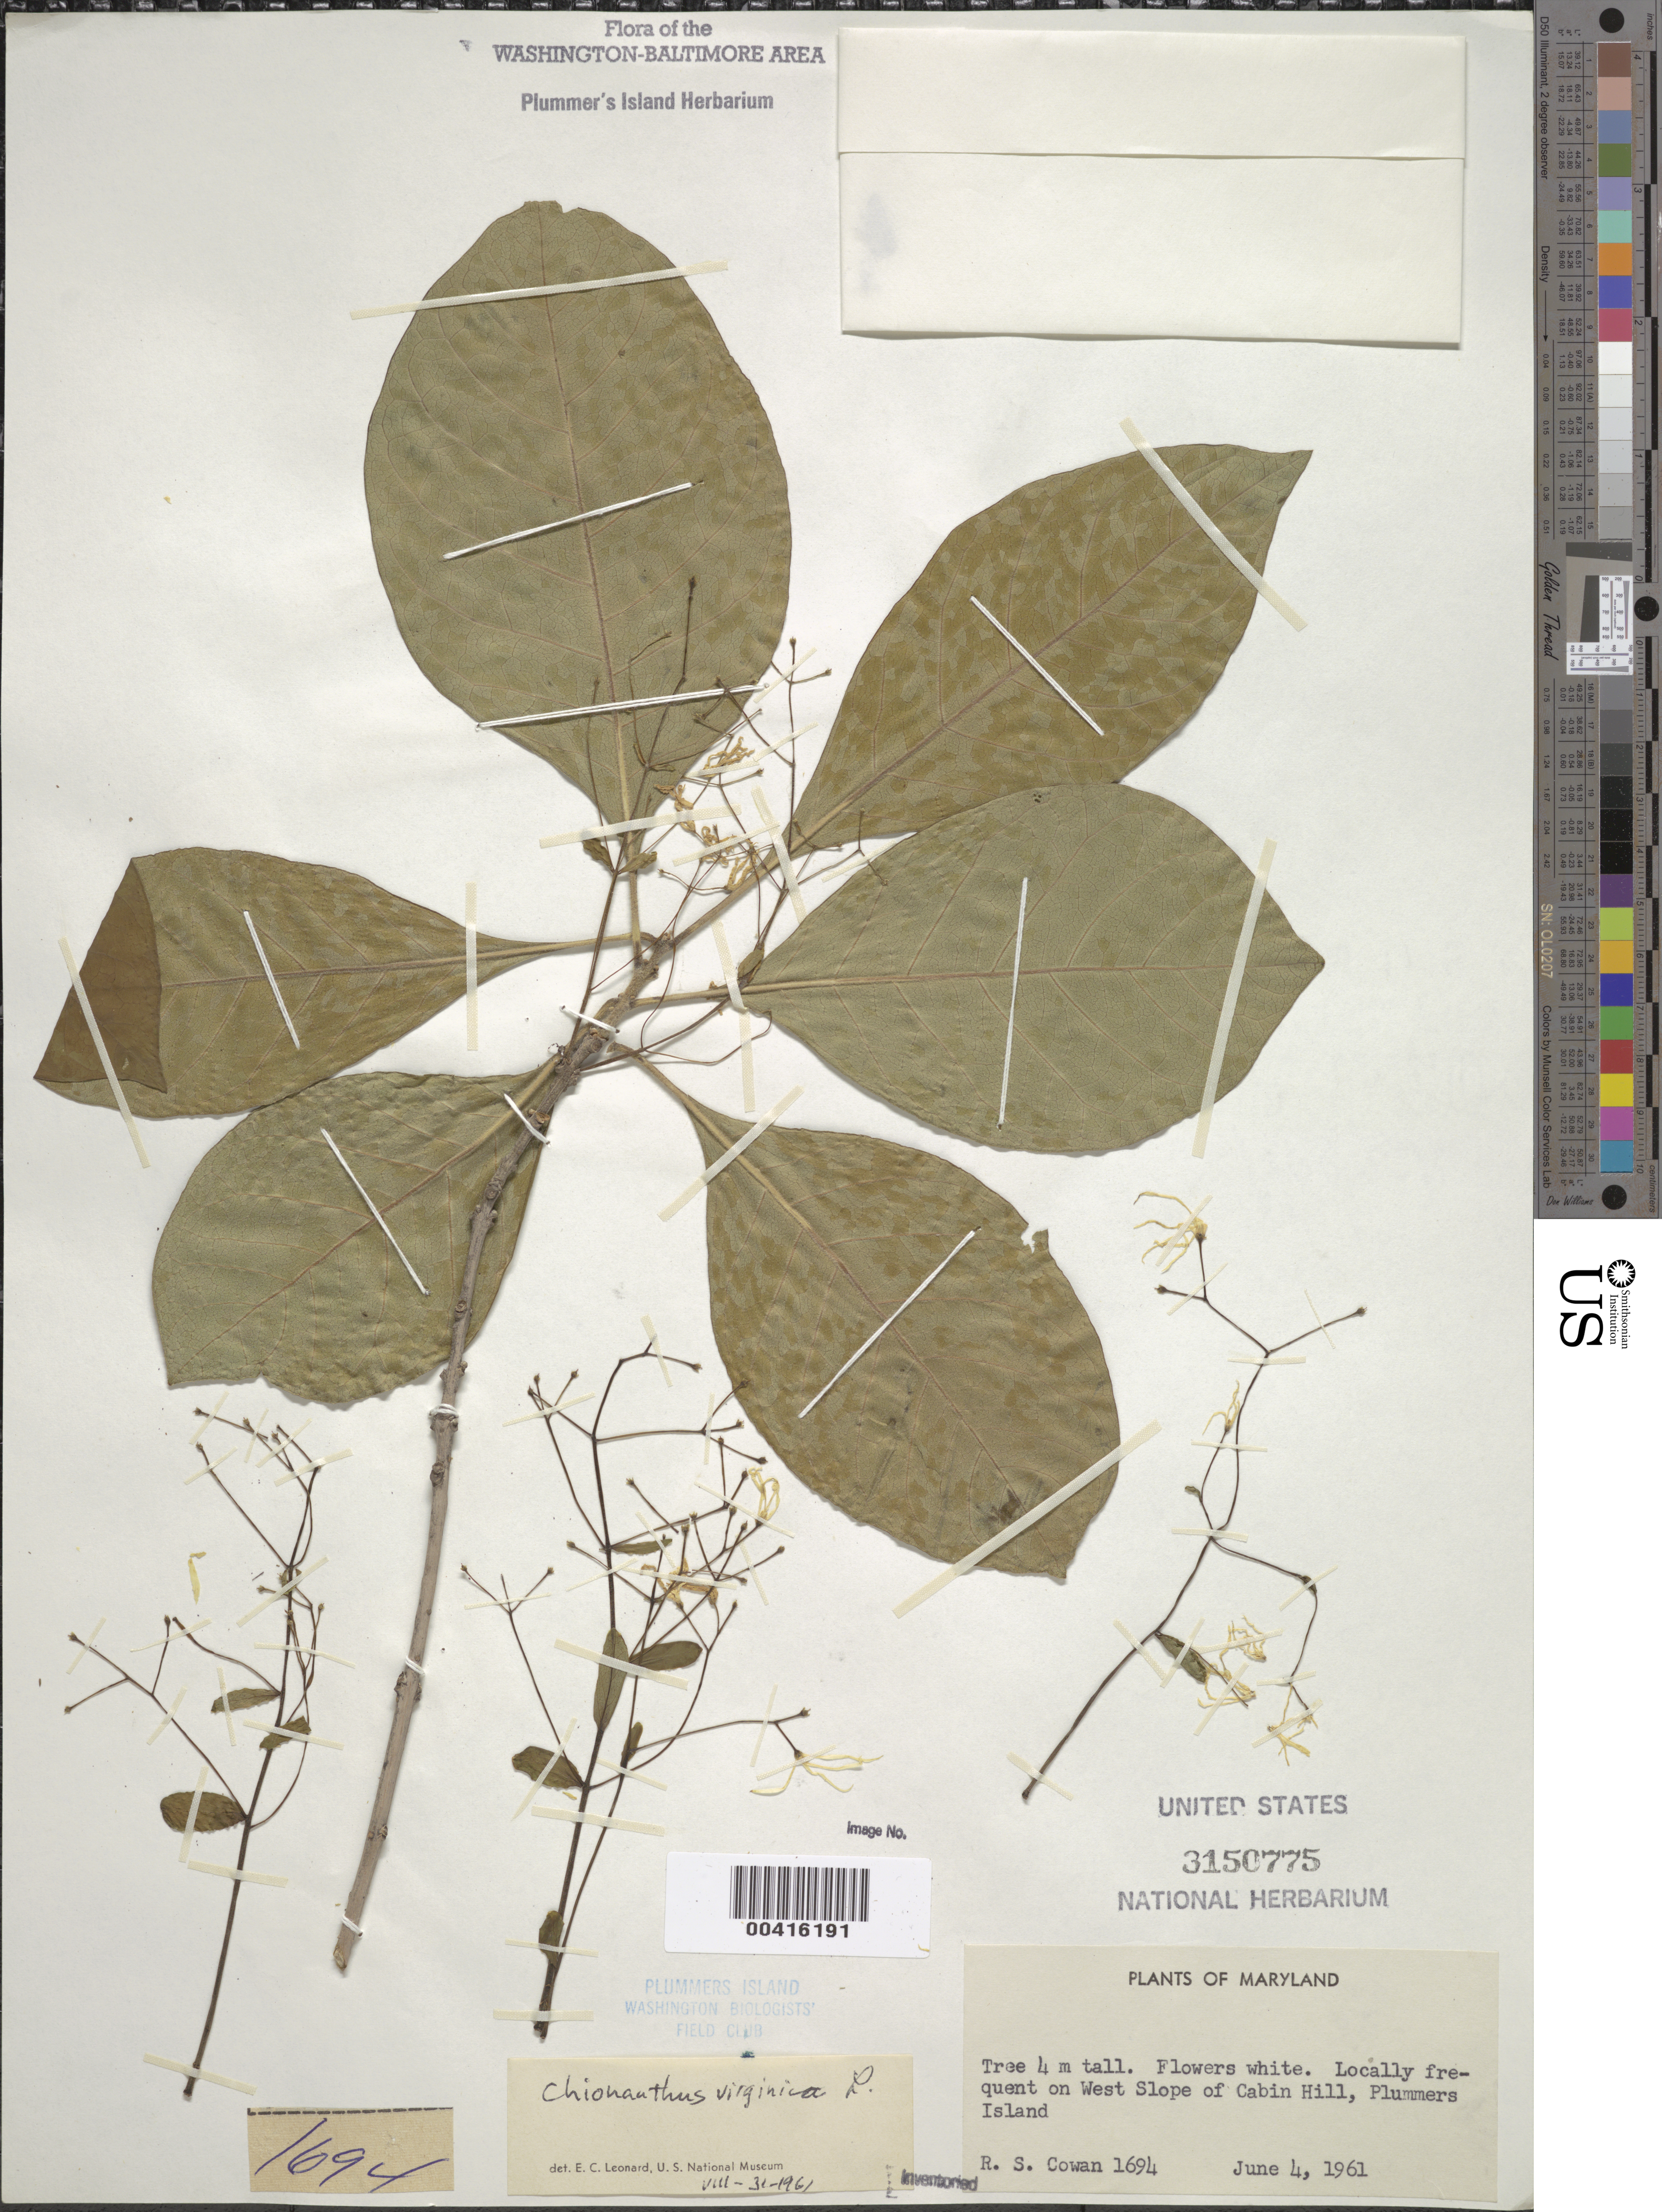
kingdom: Plantae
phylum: Tracheophyta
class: Magnoliopsida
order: Lamiales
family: Oleaceae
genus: Chionanthus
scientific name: Chionanthus virginicus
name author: L.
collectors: R. S. Cowan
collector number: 1694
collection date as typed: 04 Jun 1961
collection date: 1961-06-04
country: United States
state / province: Maryland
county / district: Montgomery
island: Plummers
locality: Plummer's Island; Cabin Hill, west slope C. & O. Canal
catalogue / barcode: US 3150775